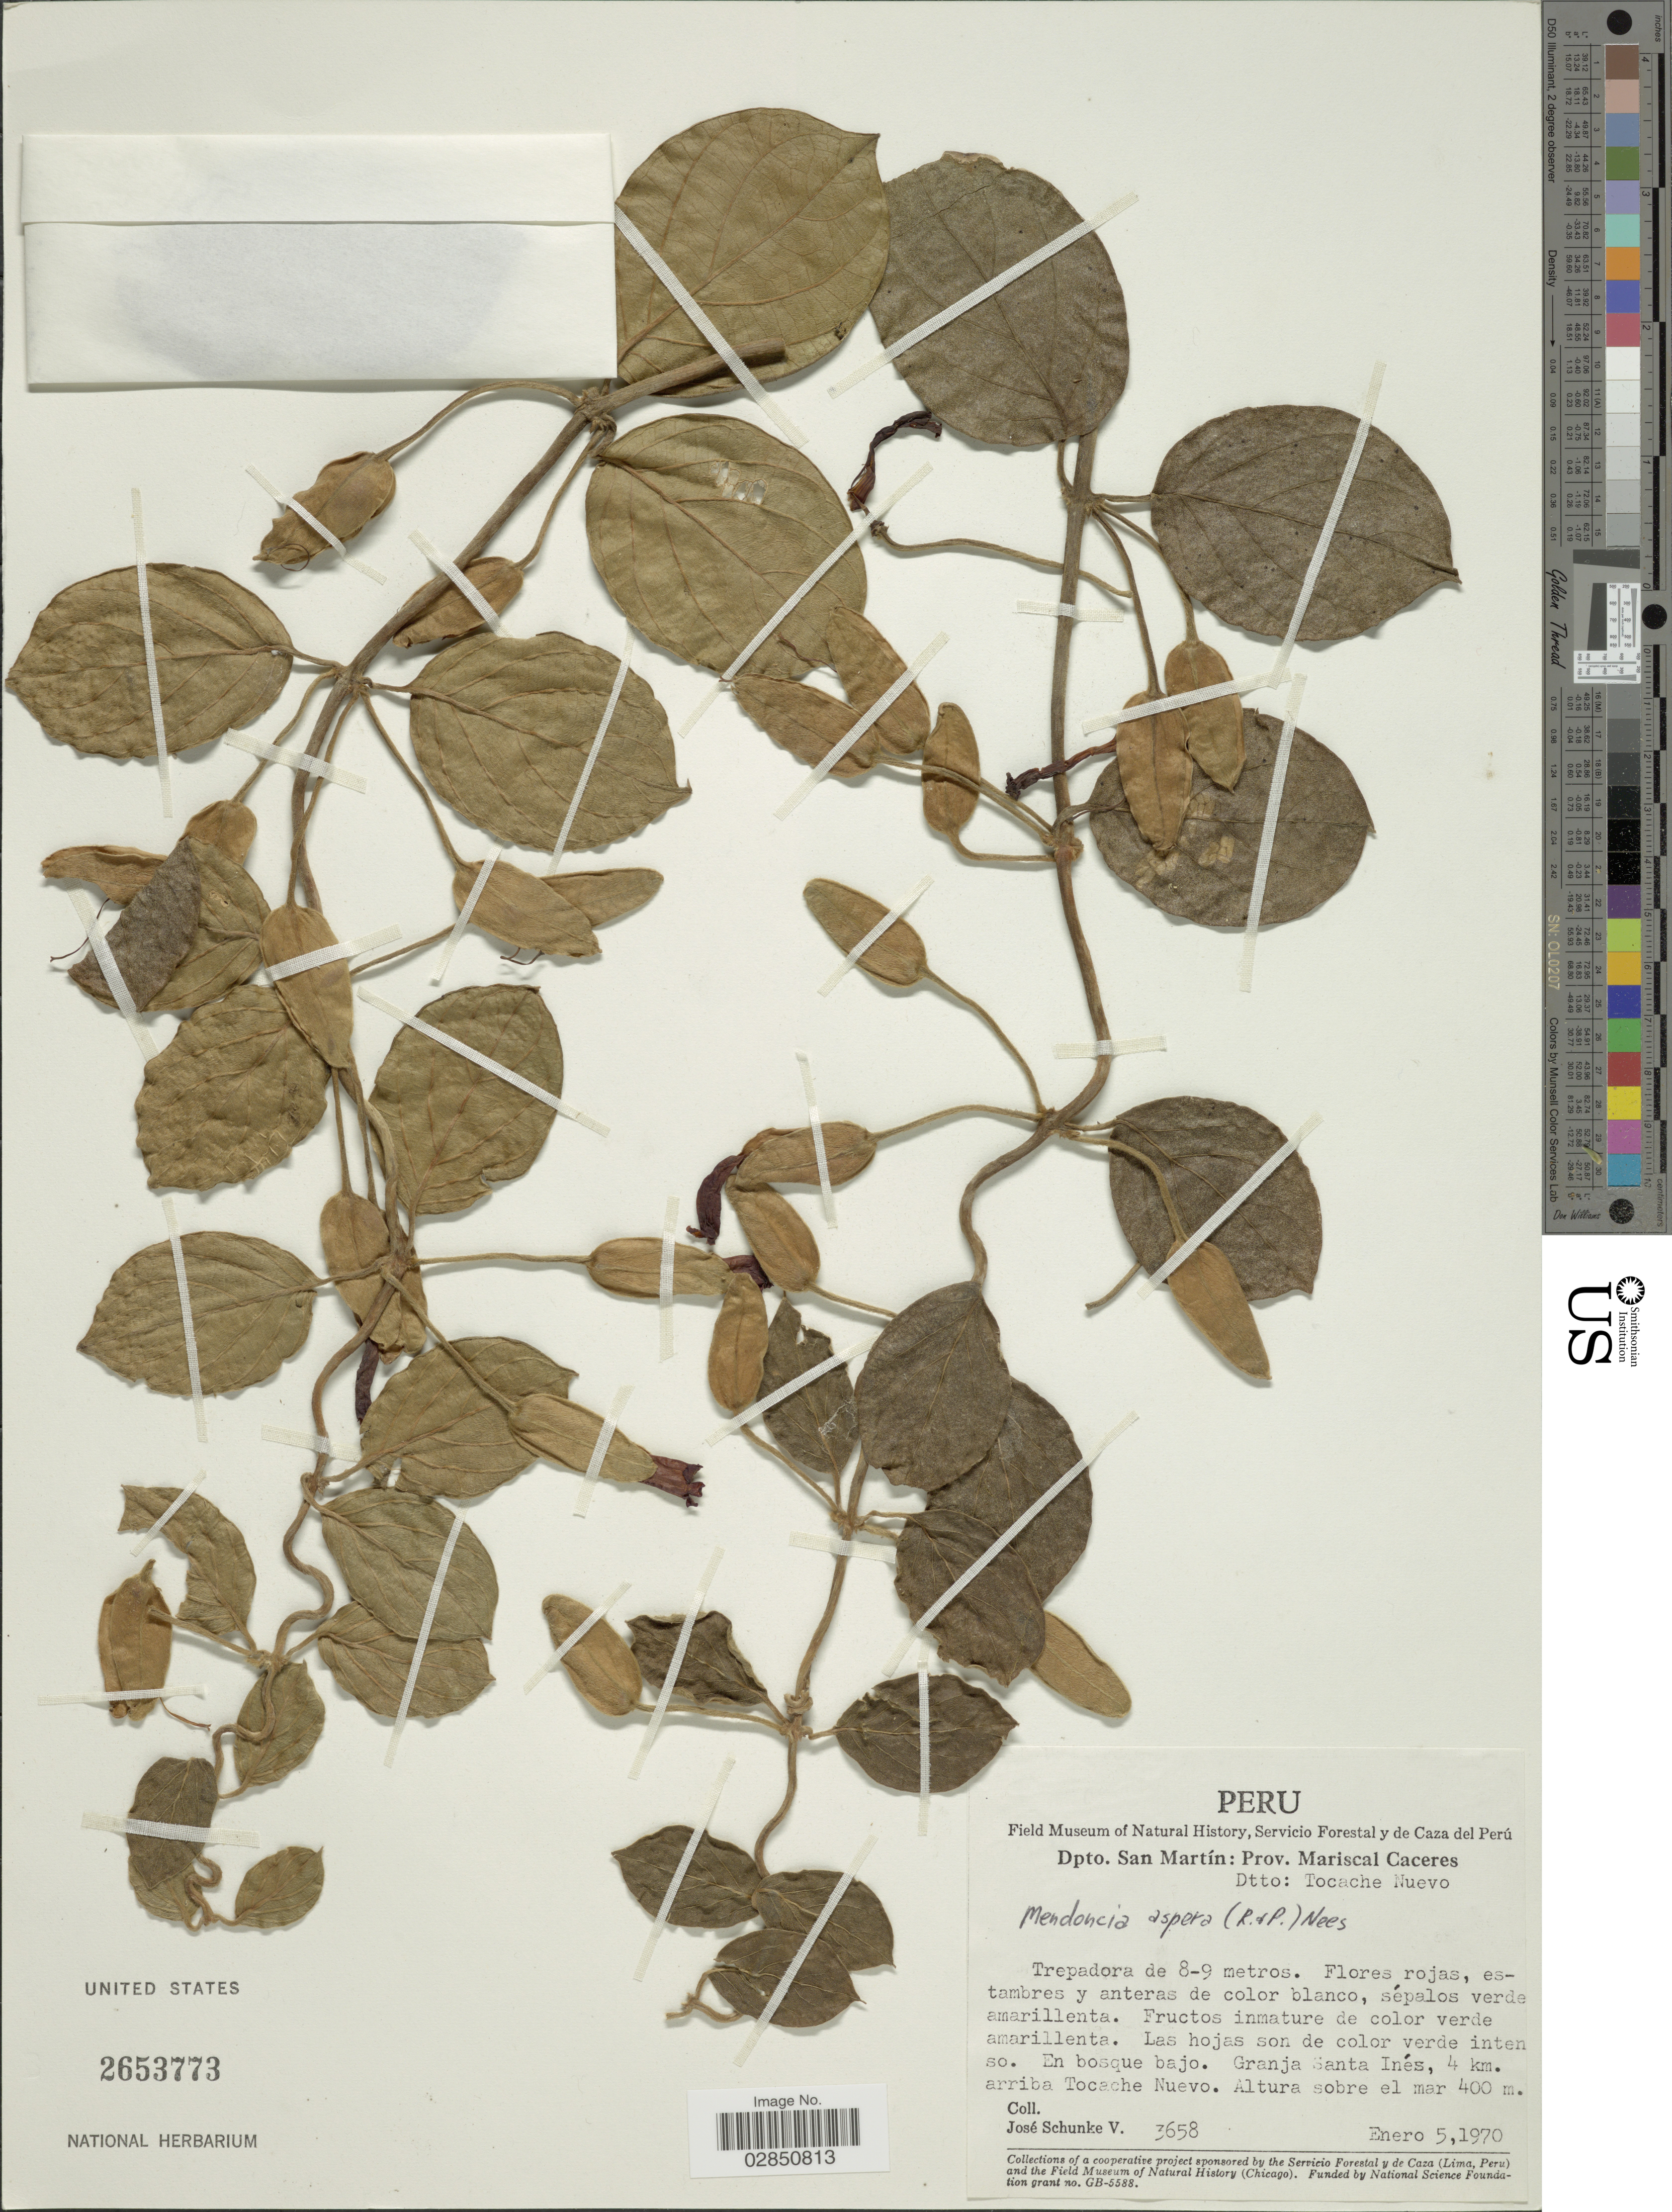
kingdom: Plantae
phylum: Tracheophyta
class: Magnoliopsida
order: Lamiales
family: Acanthaceae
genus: Mendoncia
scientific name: Mendoncia aspera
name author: (Ruiz & Pav.) Nees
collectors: J. Schunke Vigo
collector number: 3658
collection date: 1970-01-05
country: Peru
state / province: San Martín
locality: Dpto. San Martín: Prov. Mariscal Caceres. Dtto: Tocache Nuevo. Granja Santa Inés, 4 km. arriba Tocache Nuevo.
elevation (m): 400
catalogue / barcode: US 2653773